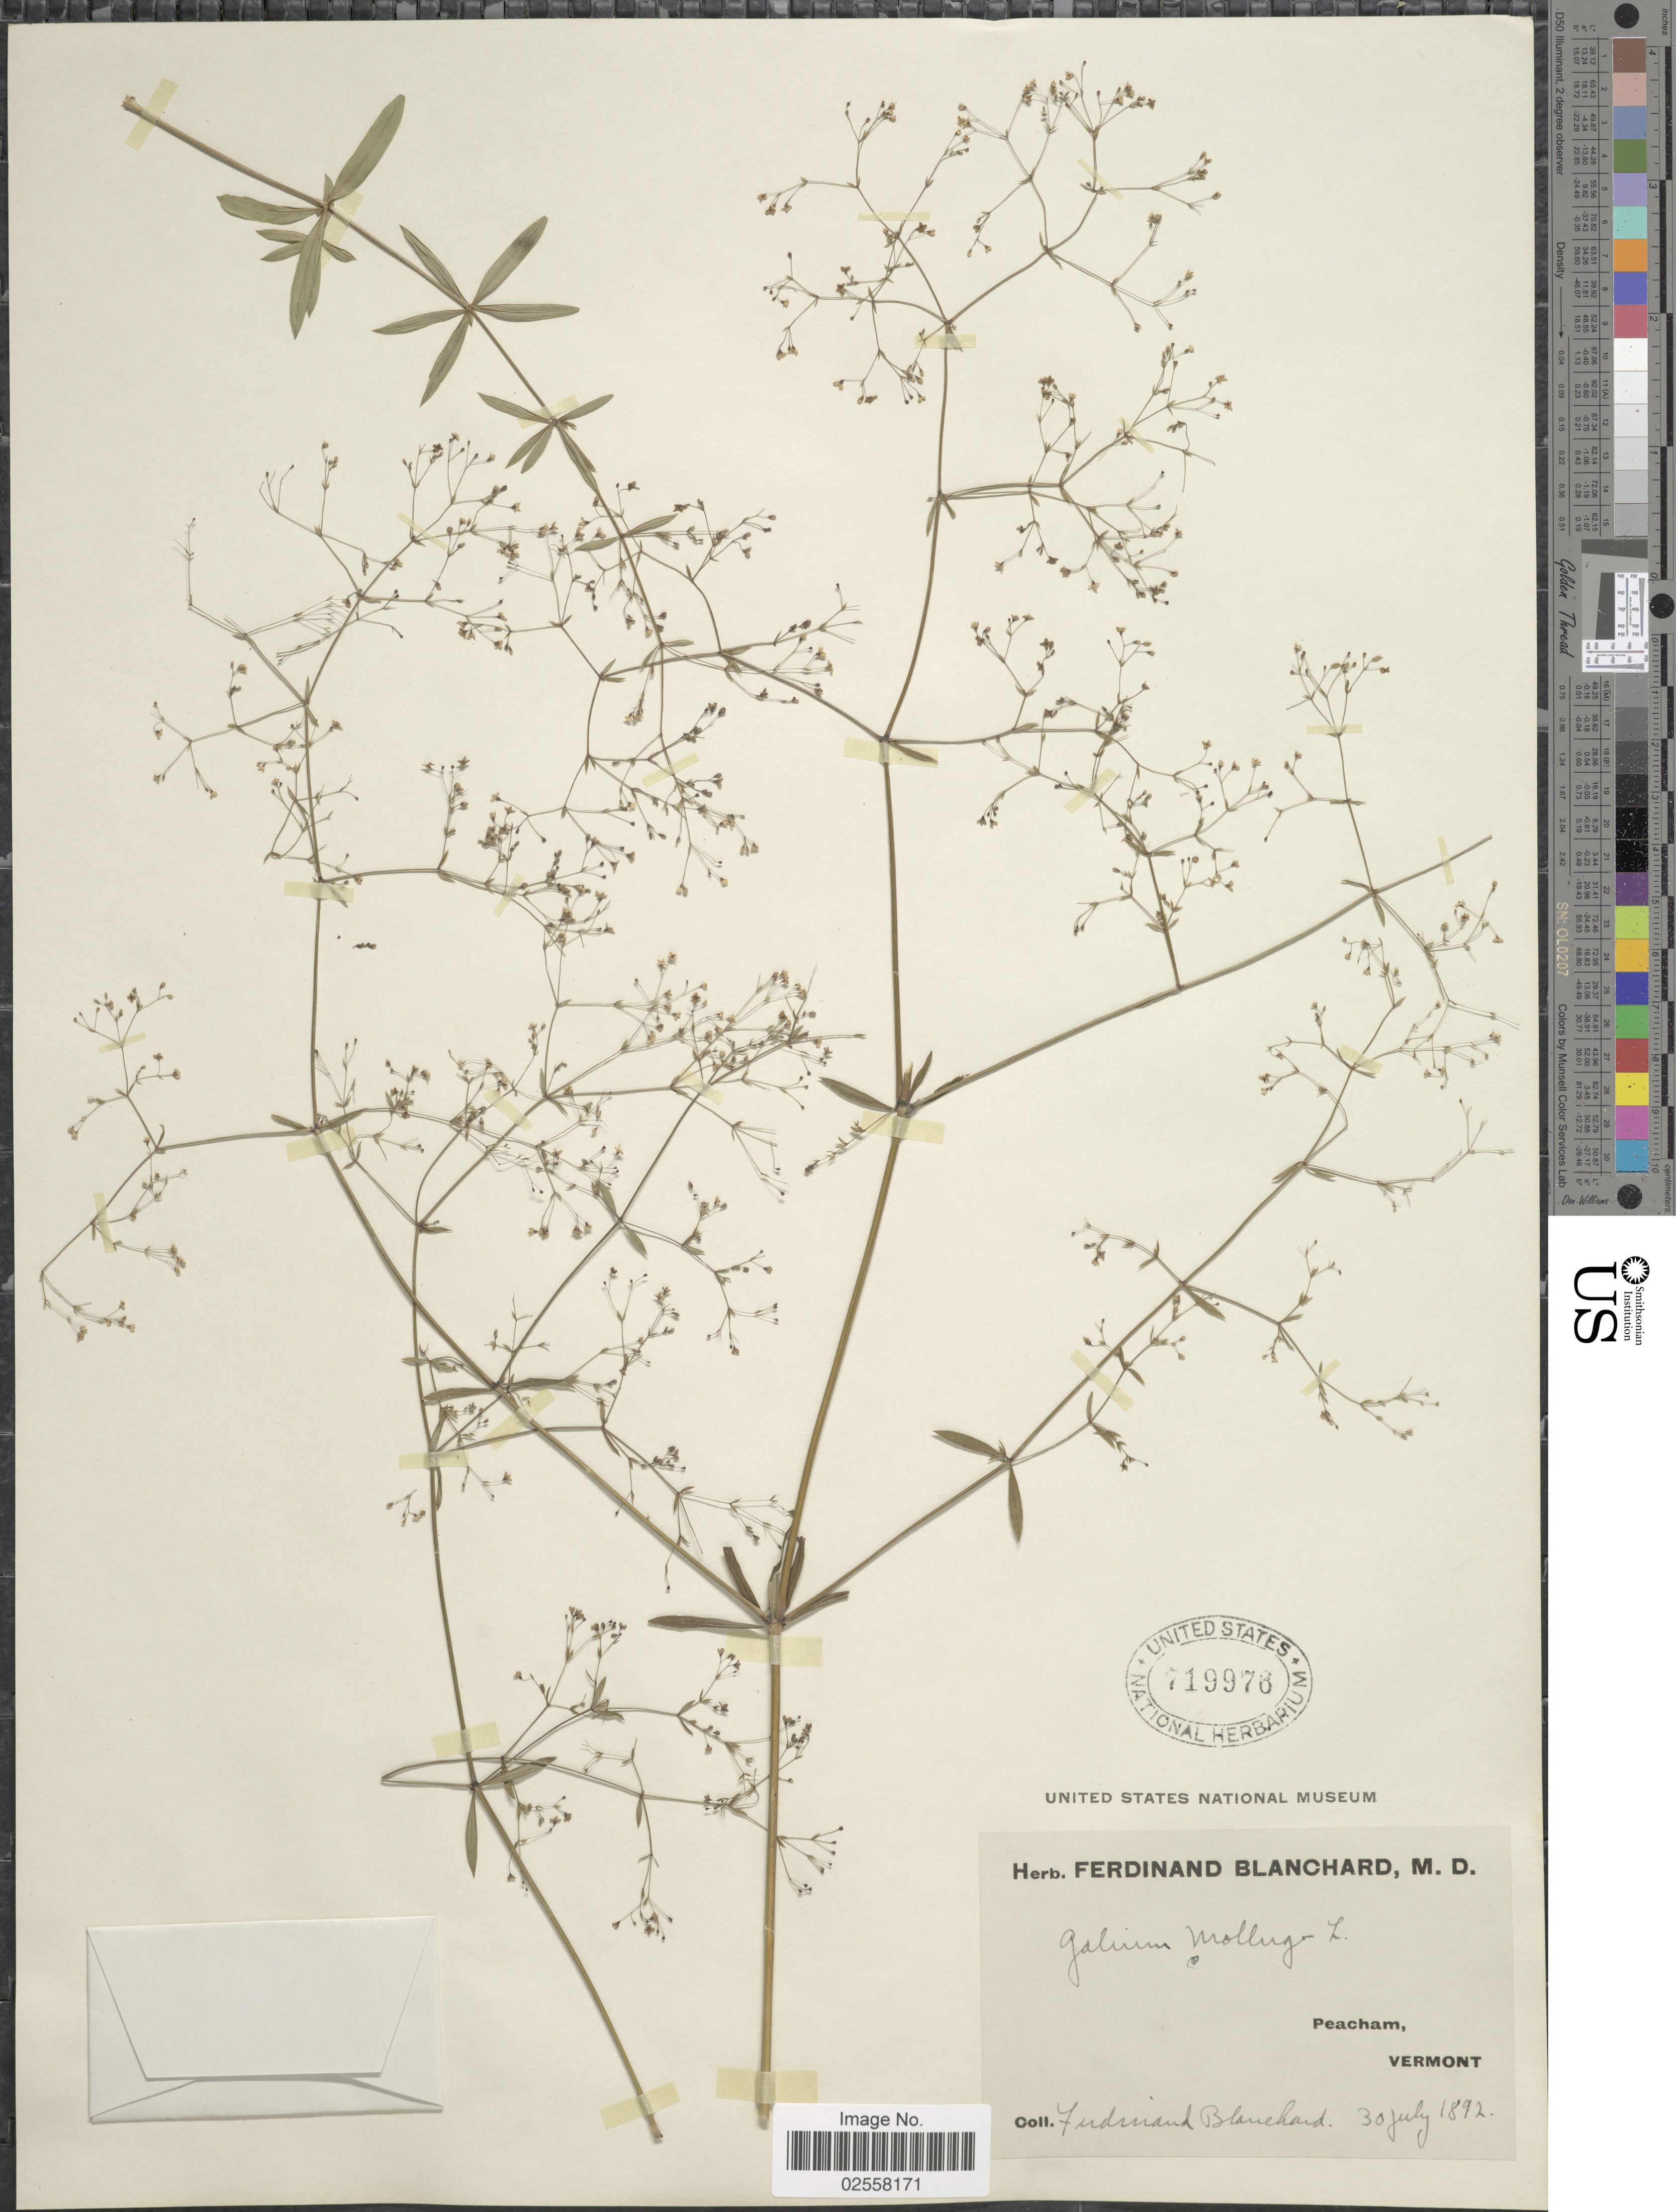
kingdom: Plantae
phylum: Tracheophyta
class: Magnoliopsida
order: Gentianales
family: Rubiaceae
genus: Galium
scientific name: Galium mollugo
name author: L.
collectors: F. Blanchard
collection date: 1892-07-30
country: United States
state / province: Vermont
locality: Peacham, Vermont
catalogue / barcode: US 719978